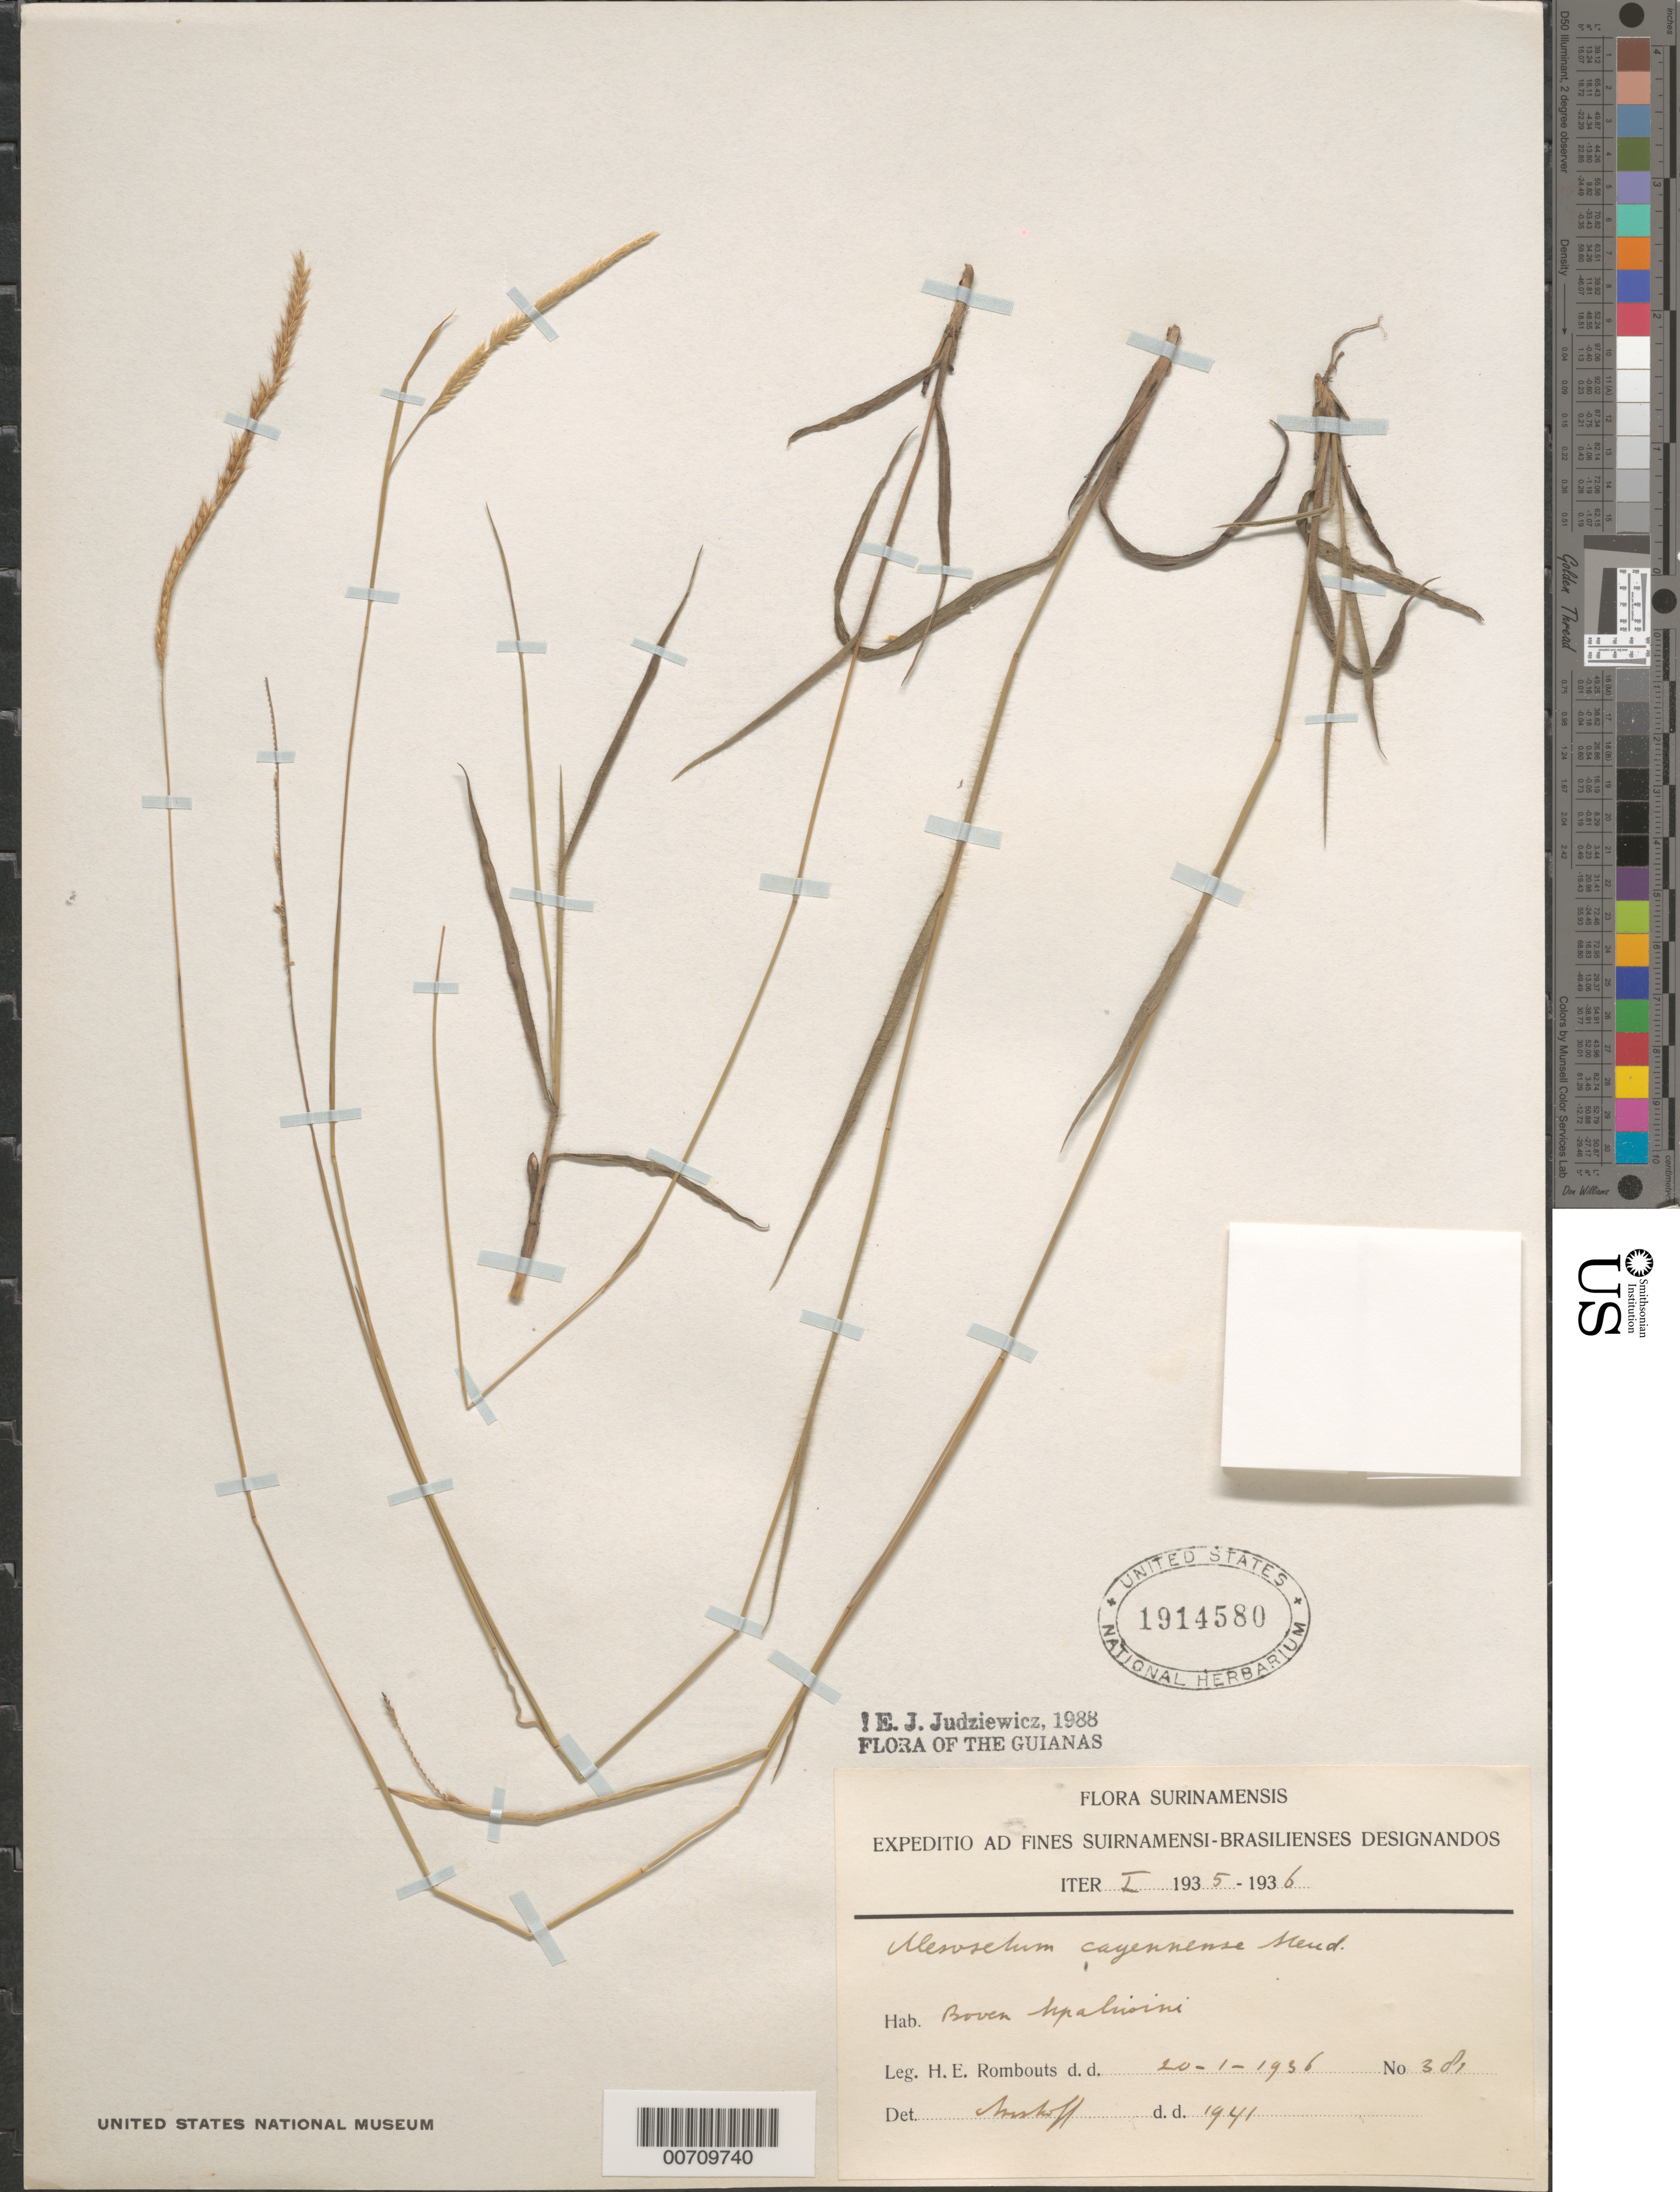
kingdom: Plantae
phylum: Tracheophyta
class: Liliopsida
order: Poales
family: Poaceae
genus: Mesosetum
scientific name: Mesosetum cayennense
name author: Steud.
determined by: Amshoff, G. J. H.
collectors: H. Rombouts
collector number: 381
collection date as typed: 20-Jan-36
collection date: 1936-01-20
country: Suriname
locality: Upper Sipaliwini R.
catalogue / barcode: US 1914580